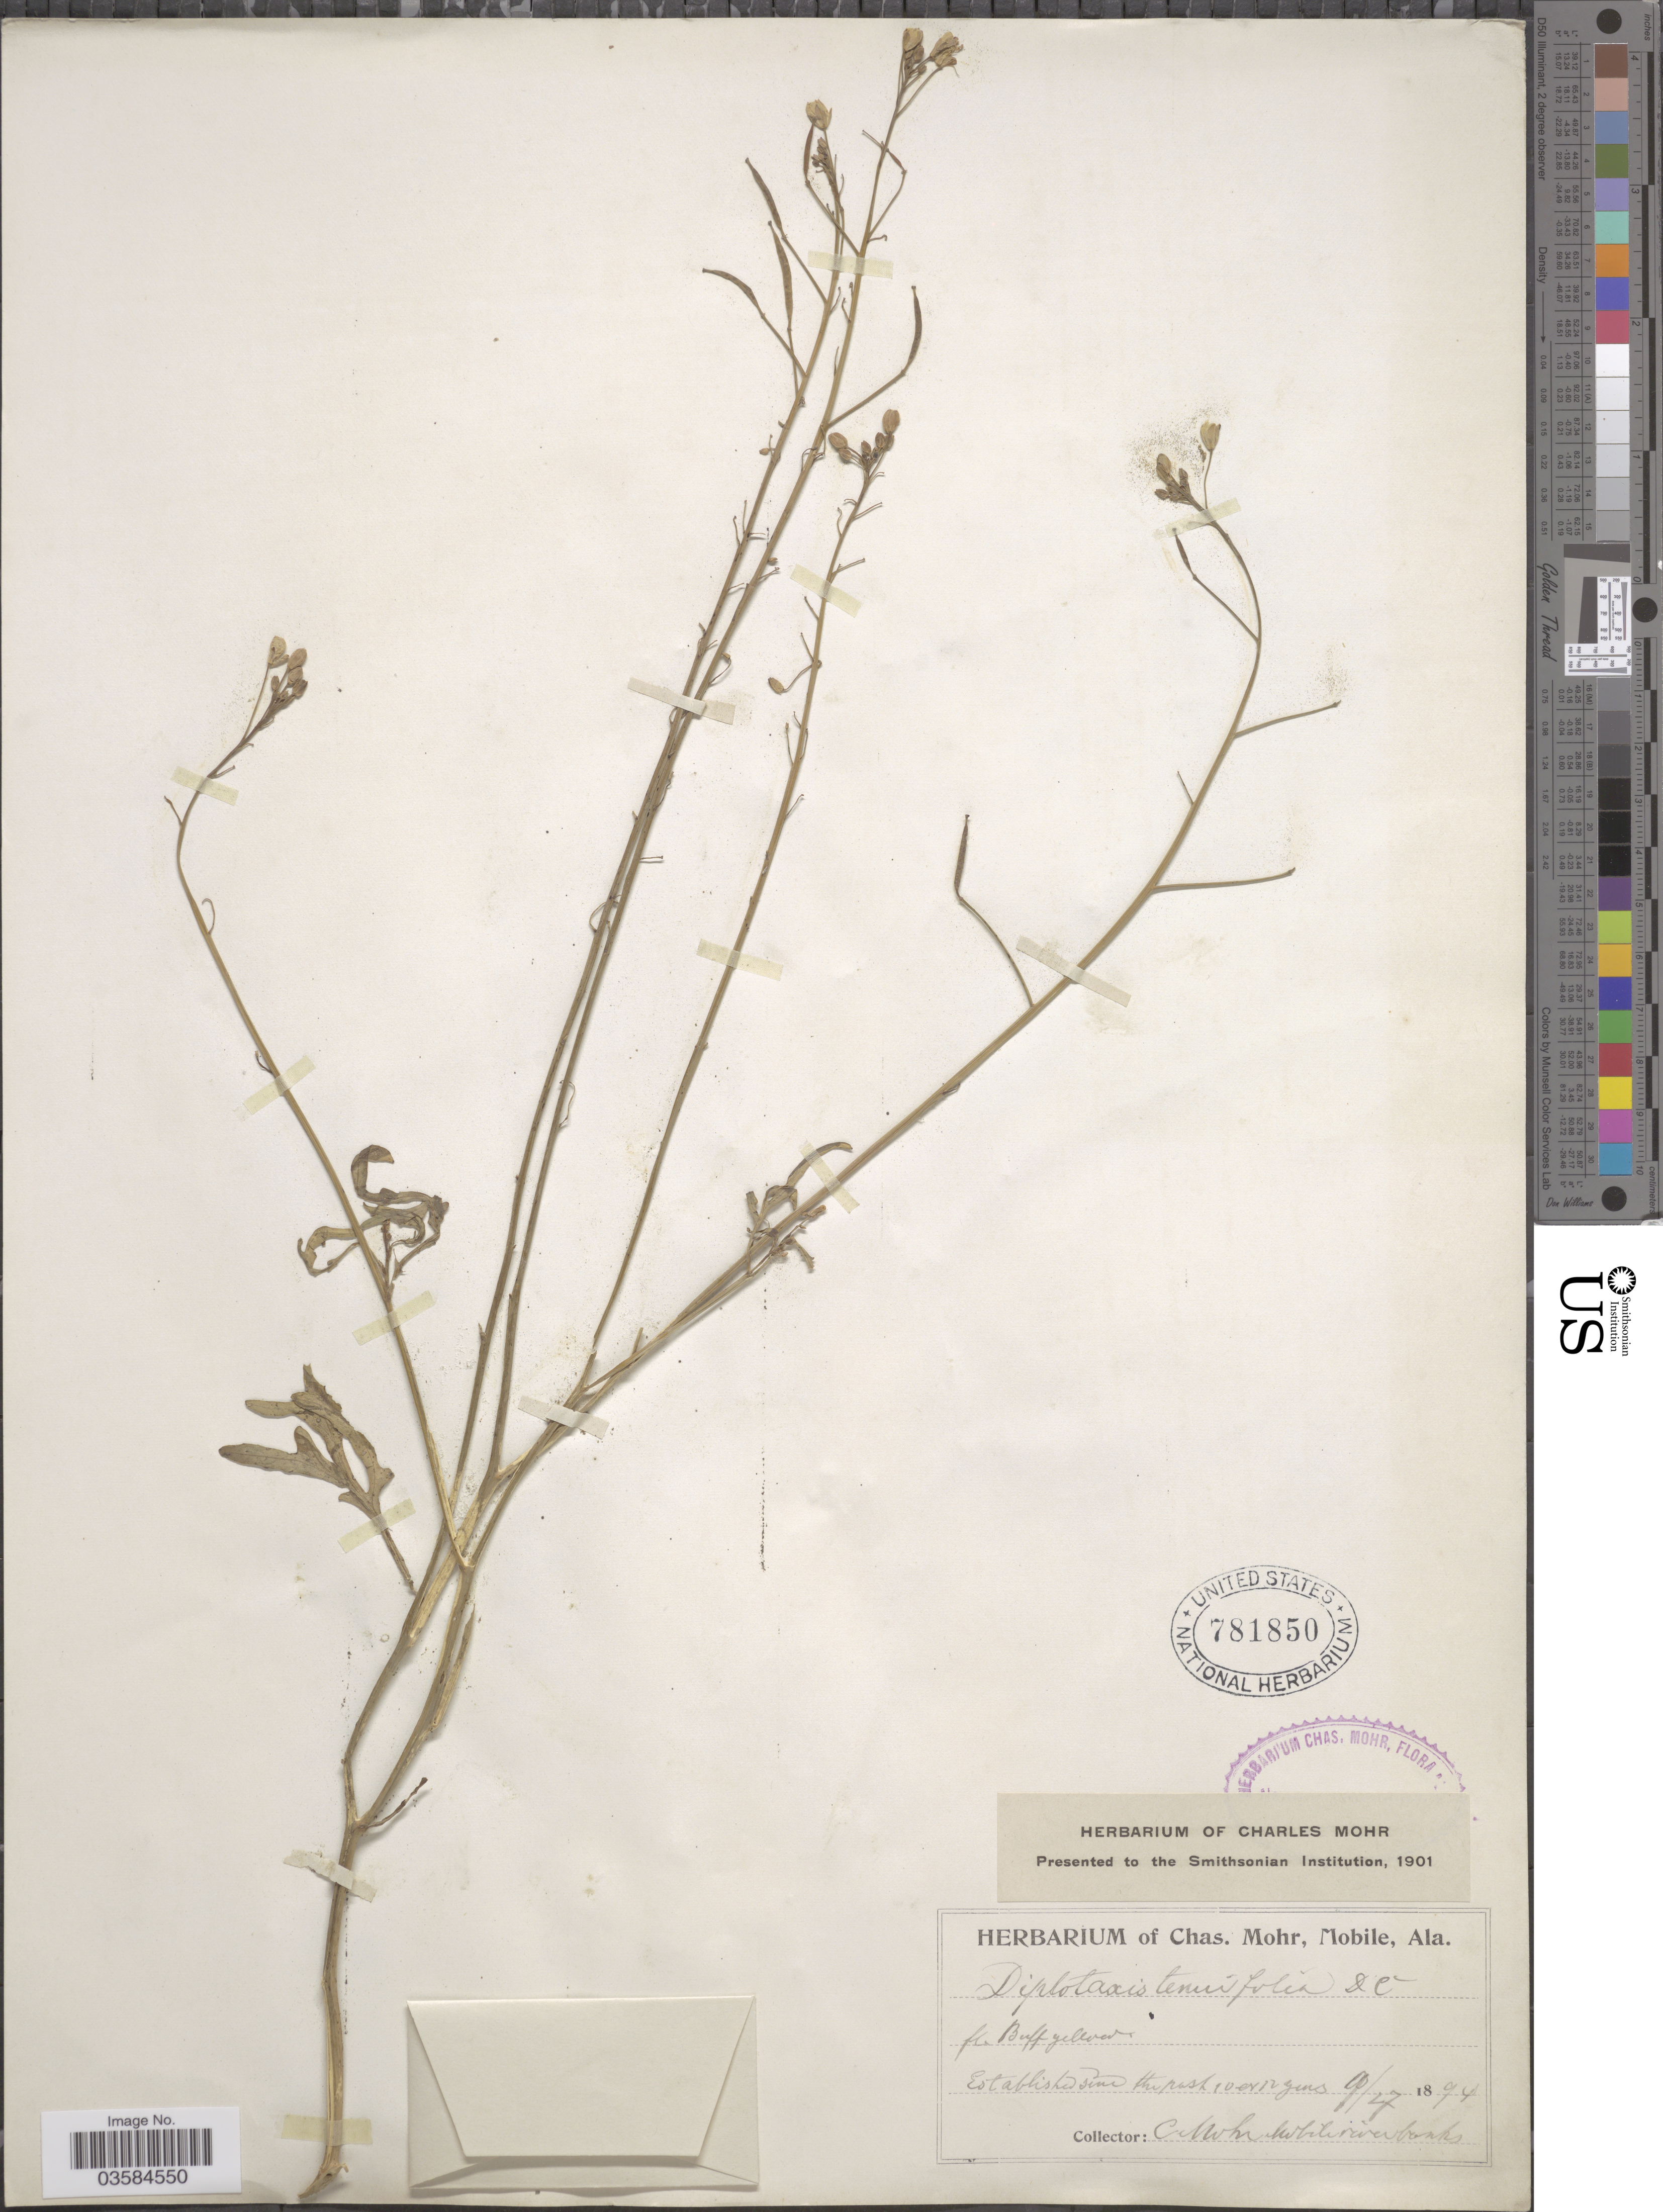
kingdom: Plantae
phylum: Tracheophyta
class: Magnoliopsida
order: Brassicales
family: Brassicaceae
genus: Diplotaxis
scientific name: Diplotaxis tenuifolia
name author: (L.) DC.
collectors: Mohr, C. T. (herbarium)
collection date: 1894-09-27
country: United States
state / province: Alabama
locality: Mobile river banks.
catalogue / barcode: US 781850